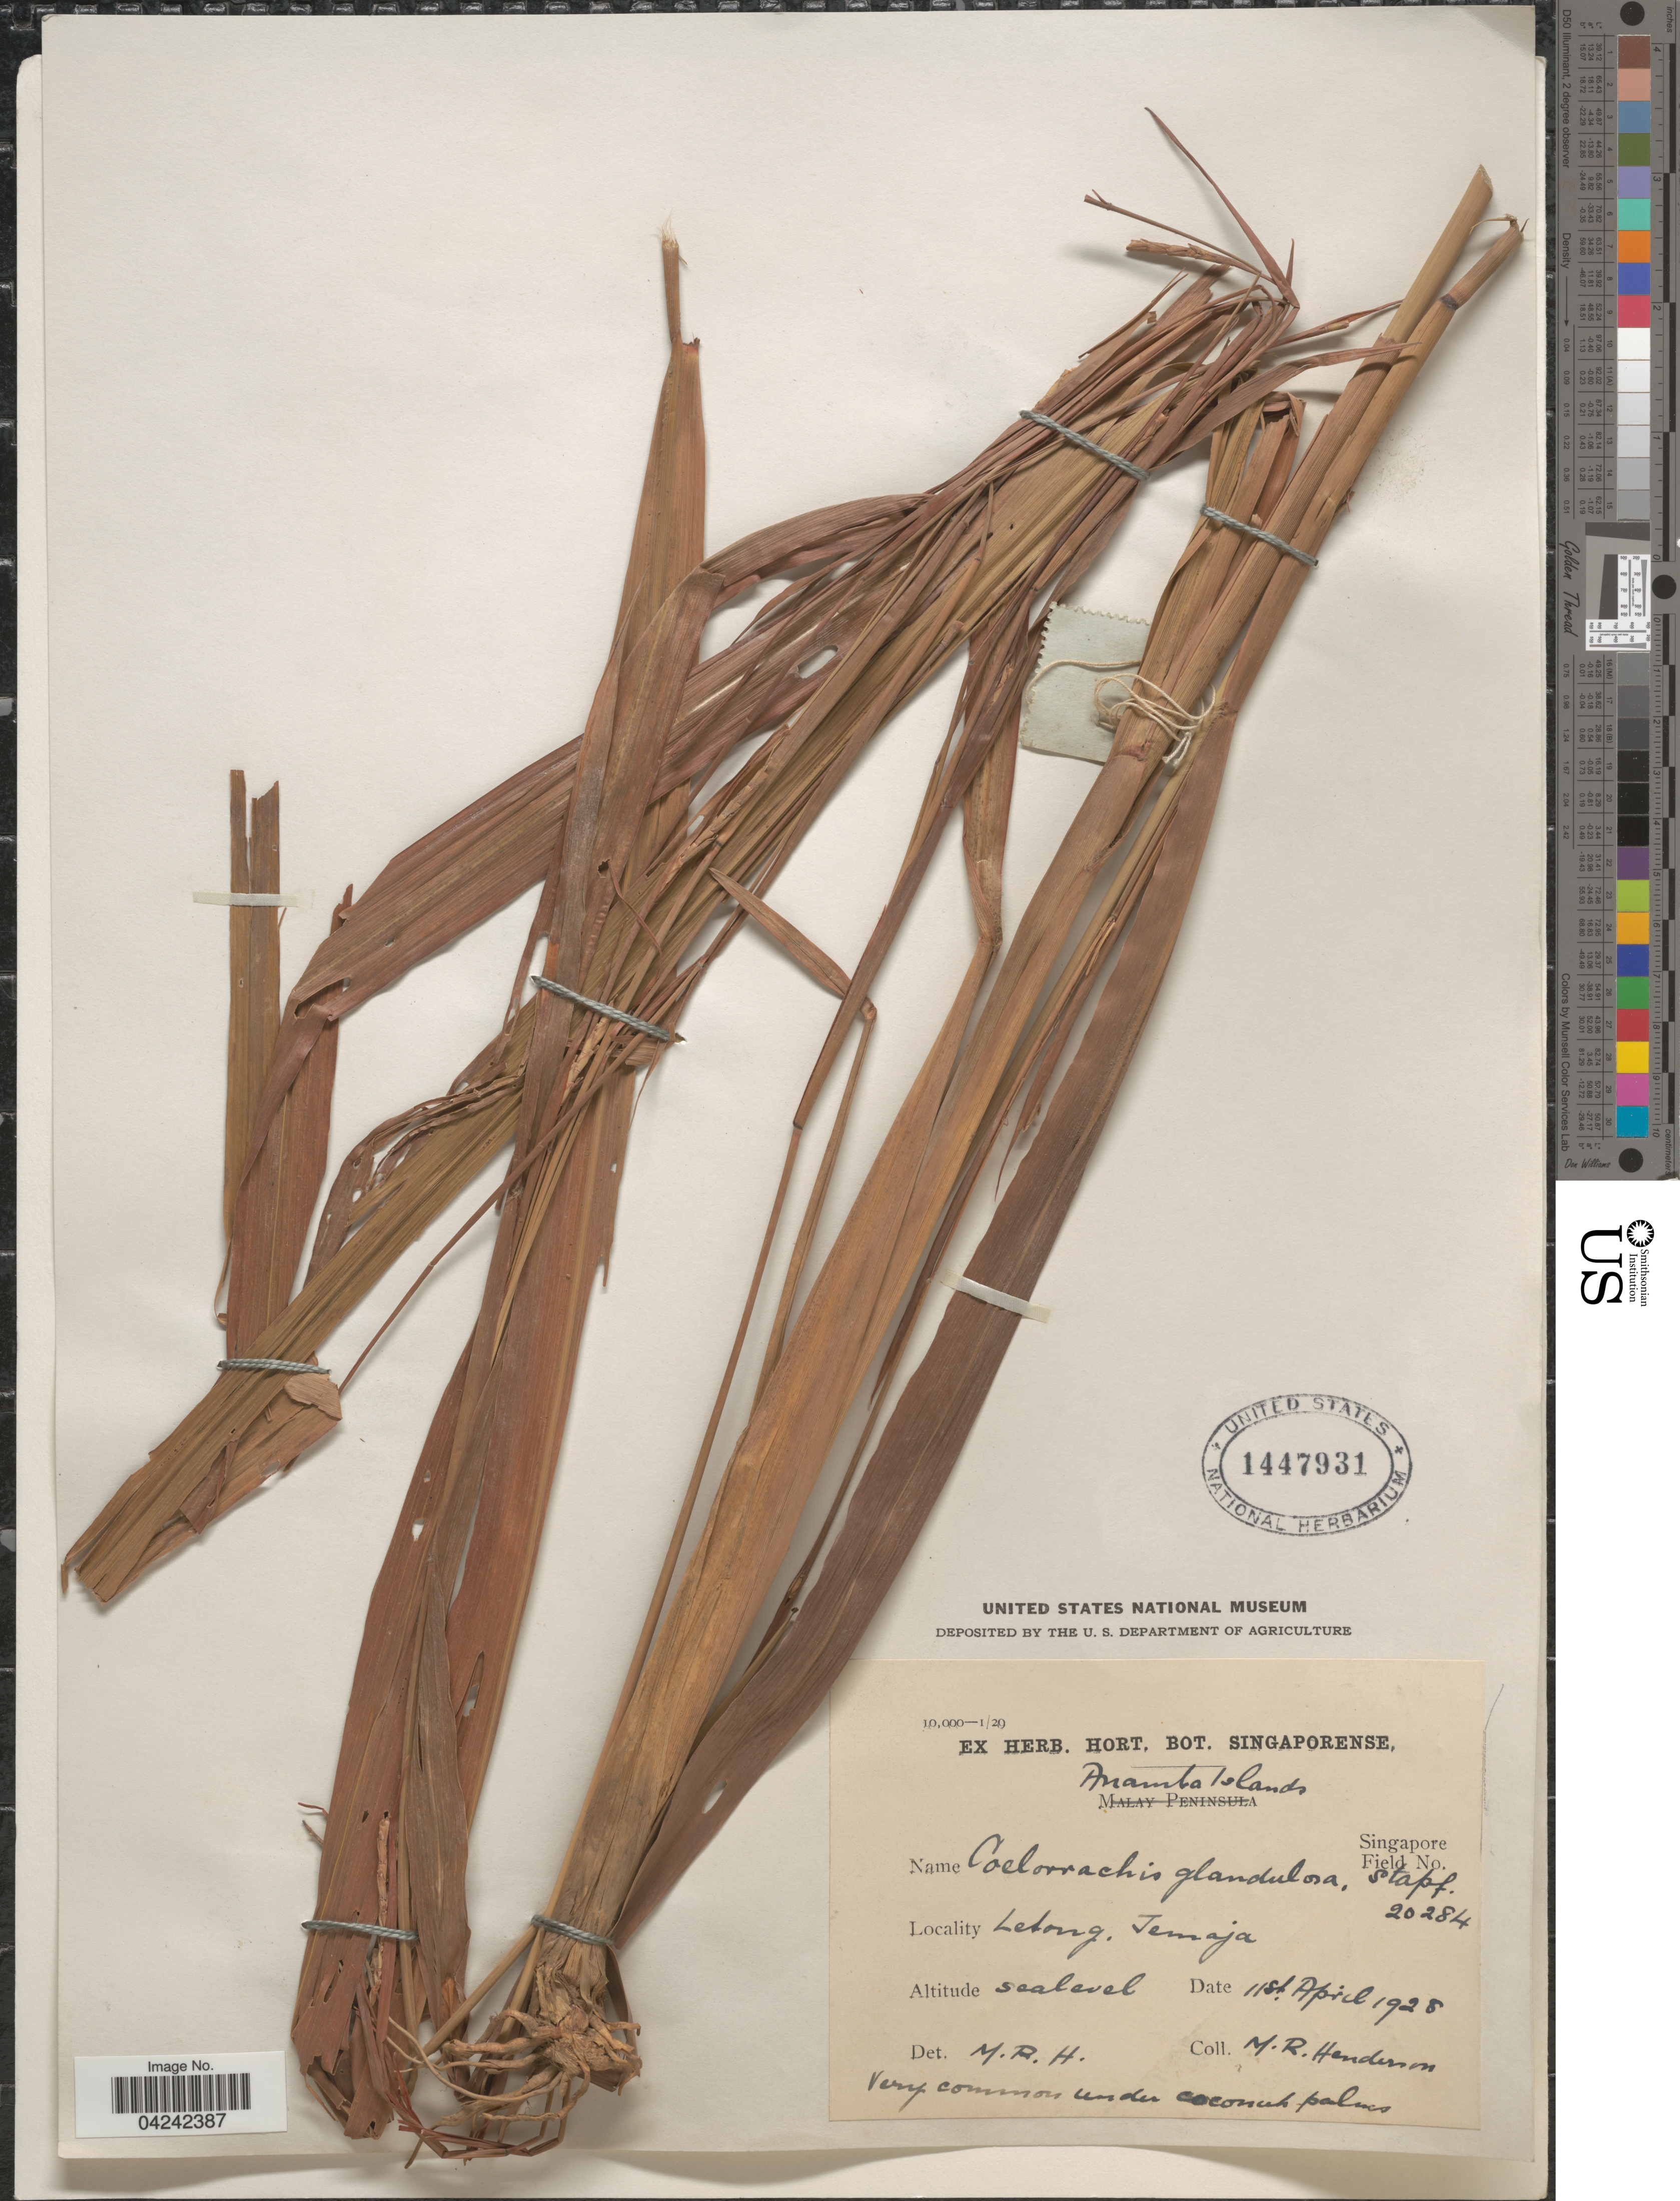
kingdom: Plantae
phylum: Tracheophyta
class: Liliopsida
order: Poales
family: Poaceae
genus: Rottboellia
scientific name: Rottboellia glandulosa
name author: Trin.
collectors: M. Henderson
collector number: Singapore Field 20284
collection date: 1928-04-11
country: Indonesia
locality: Anamba Islands. Letong, Temaja.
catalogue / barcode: US 1447931